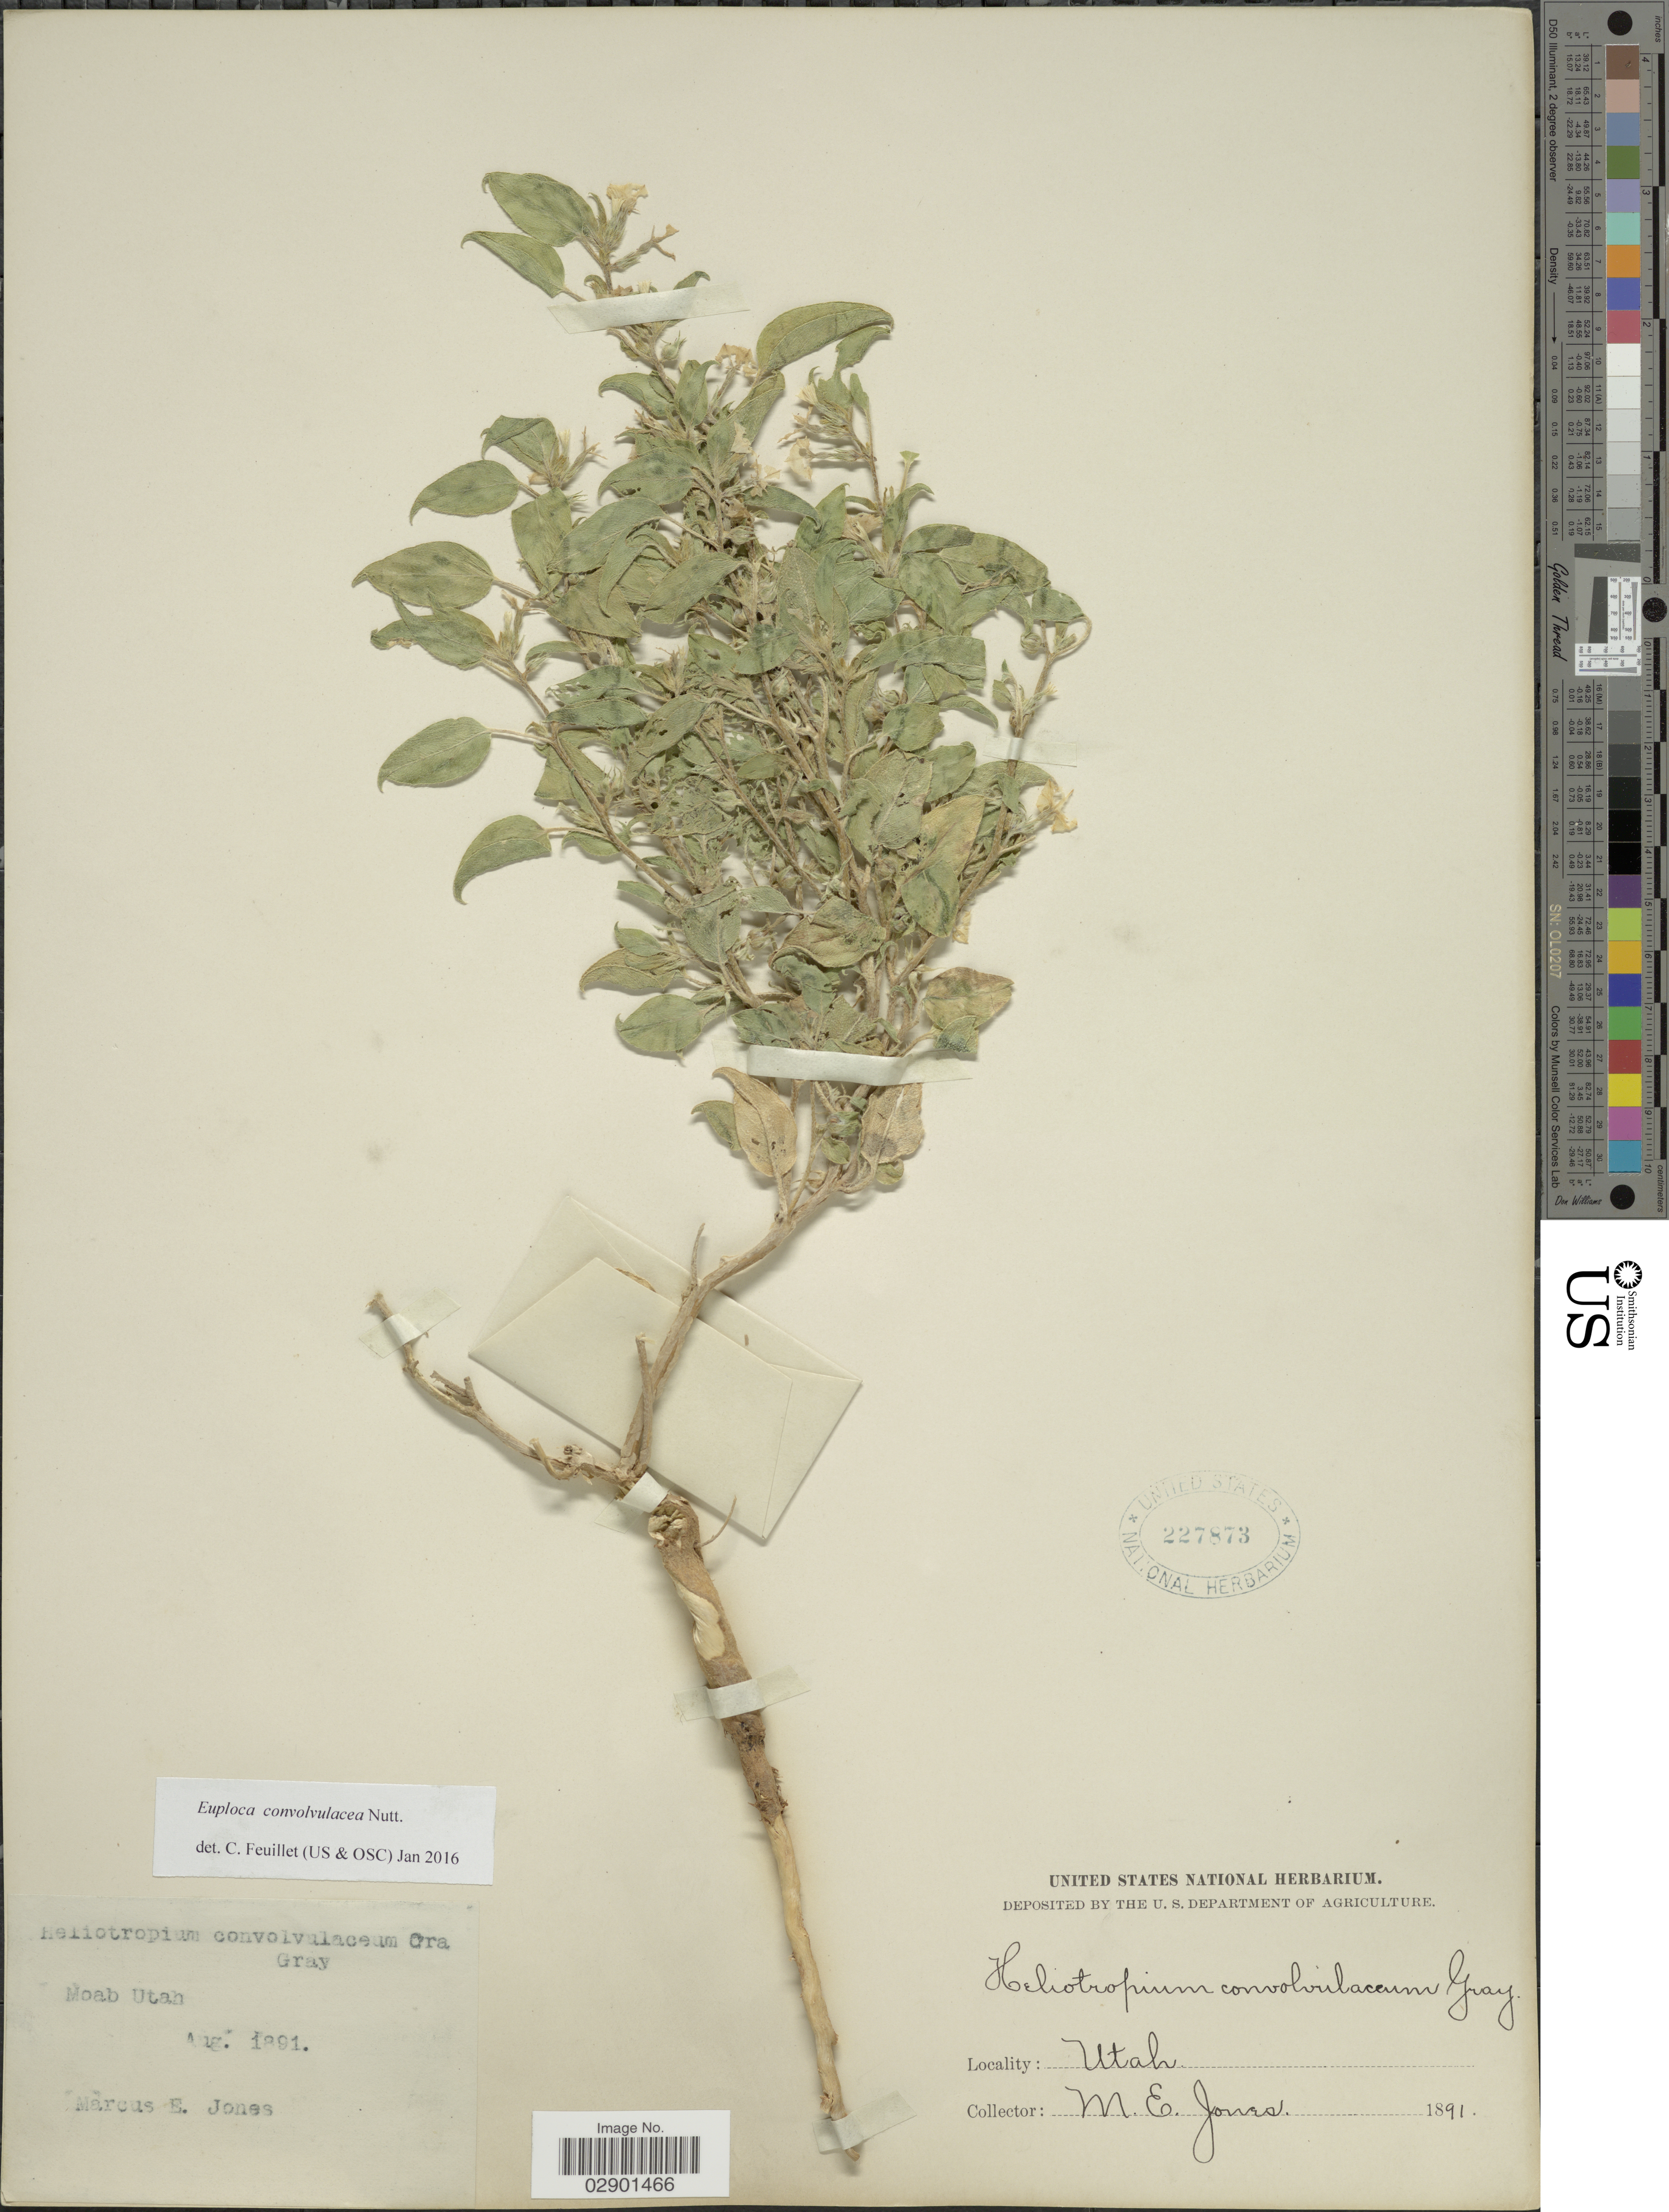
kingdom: Plantae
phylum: Tracheophyta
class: Magnoliopsida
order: Boraginales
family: Heliotropiaceae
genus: Euploca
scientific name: Euploca convolvulacea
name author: Nutt.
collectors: M. E. Jones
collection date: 1891-08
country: United States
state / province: Utah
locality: Moab Utah.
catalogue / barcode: US 227873